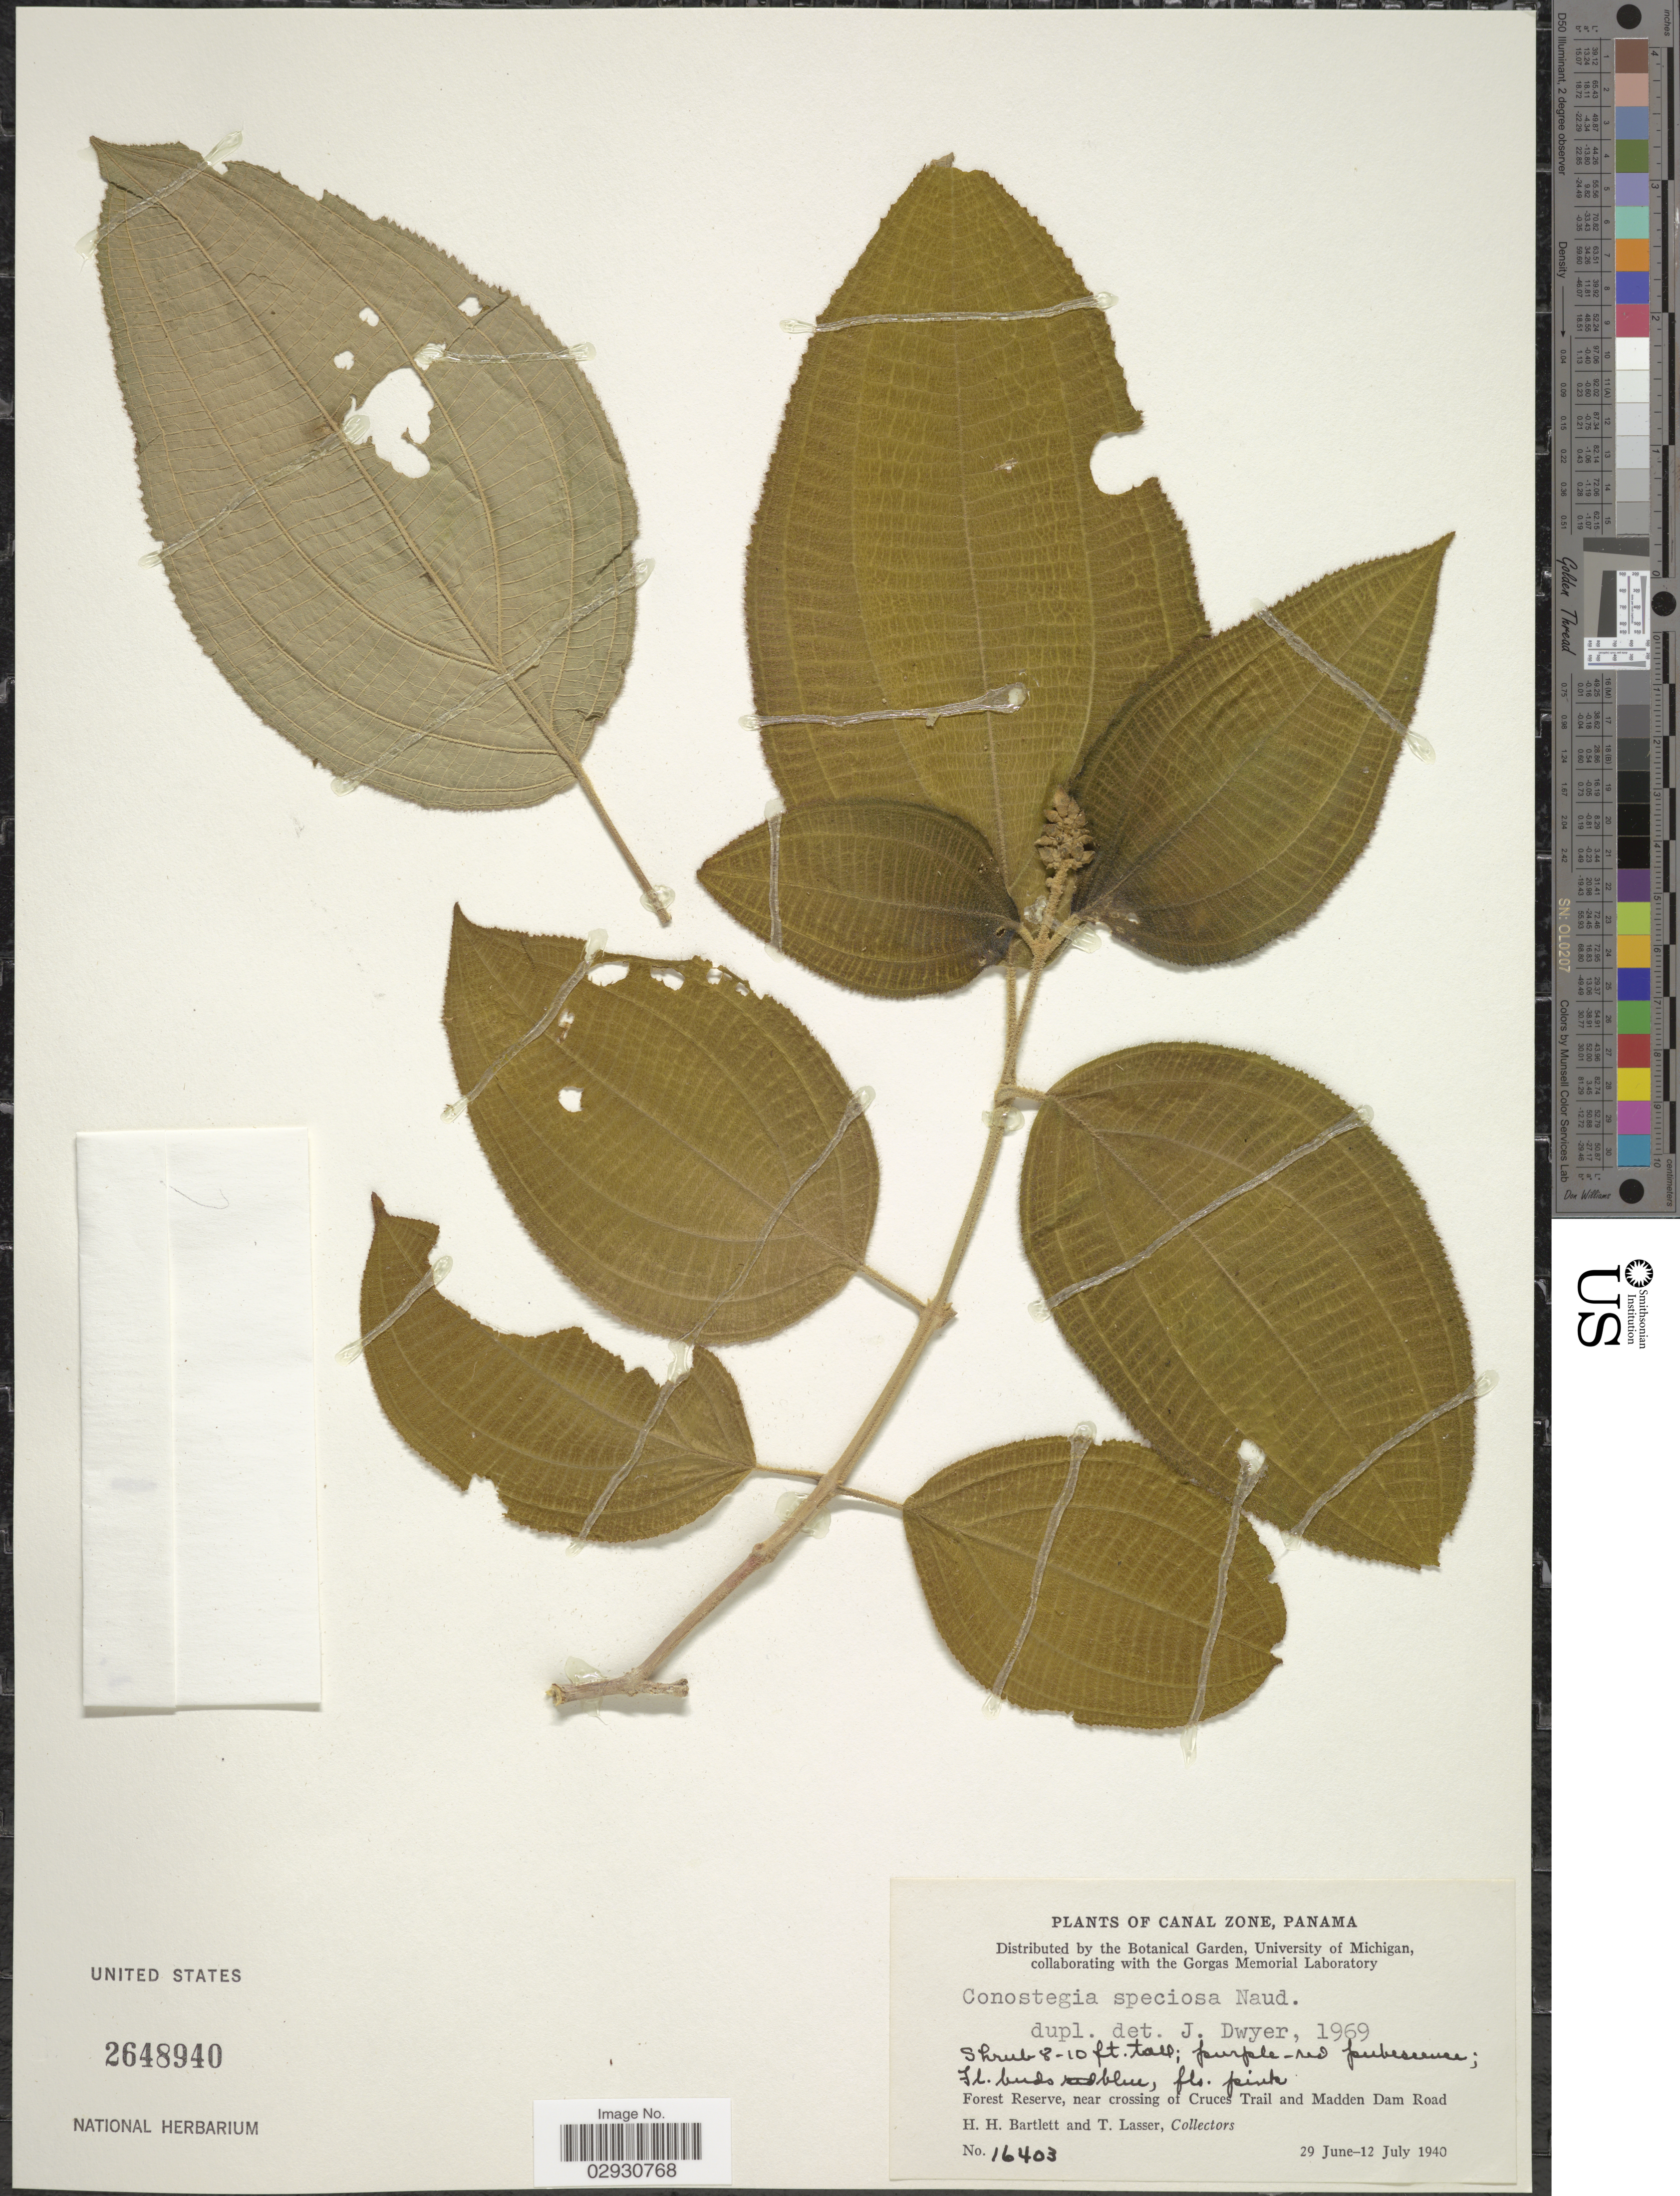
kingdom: Plantae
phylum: Tracheophyta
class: Magnoliopsida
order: Myrtales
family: Melastomataceae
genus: Conostegia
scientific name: Conostegia subcrustulata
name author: (Beurl.) Triana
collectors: H. H. Bartlett & T. Lasser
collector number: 16403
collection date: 1940-06-29/1940-07-12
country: Panama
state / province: Colón / Panamá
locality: Canal Zone. Forest Reserve, near crossing of Cruces Trail an Madden Dam Road.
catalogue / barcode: US 2648940